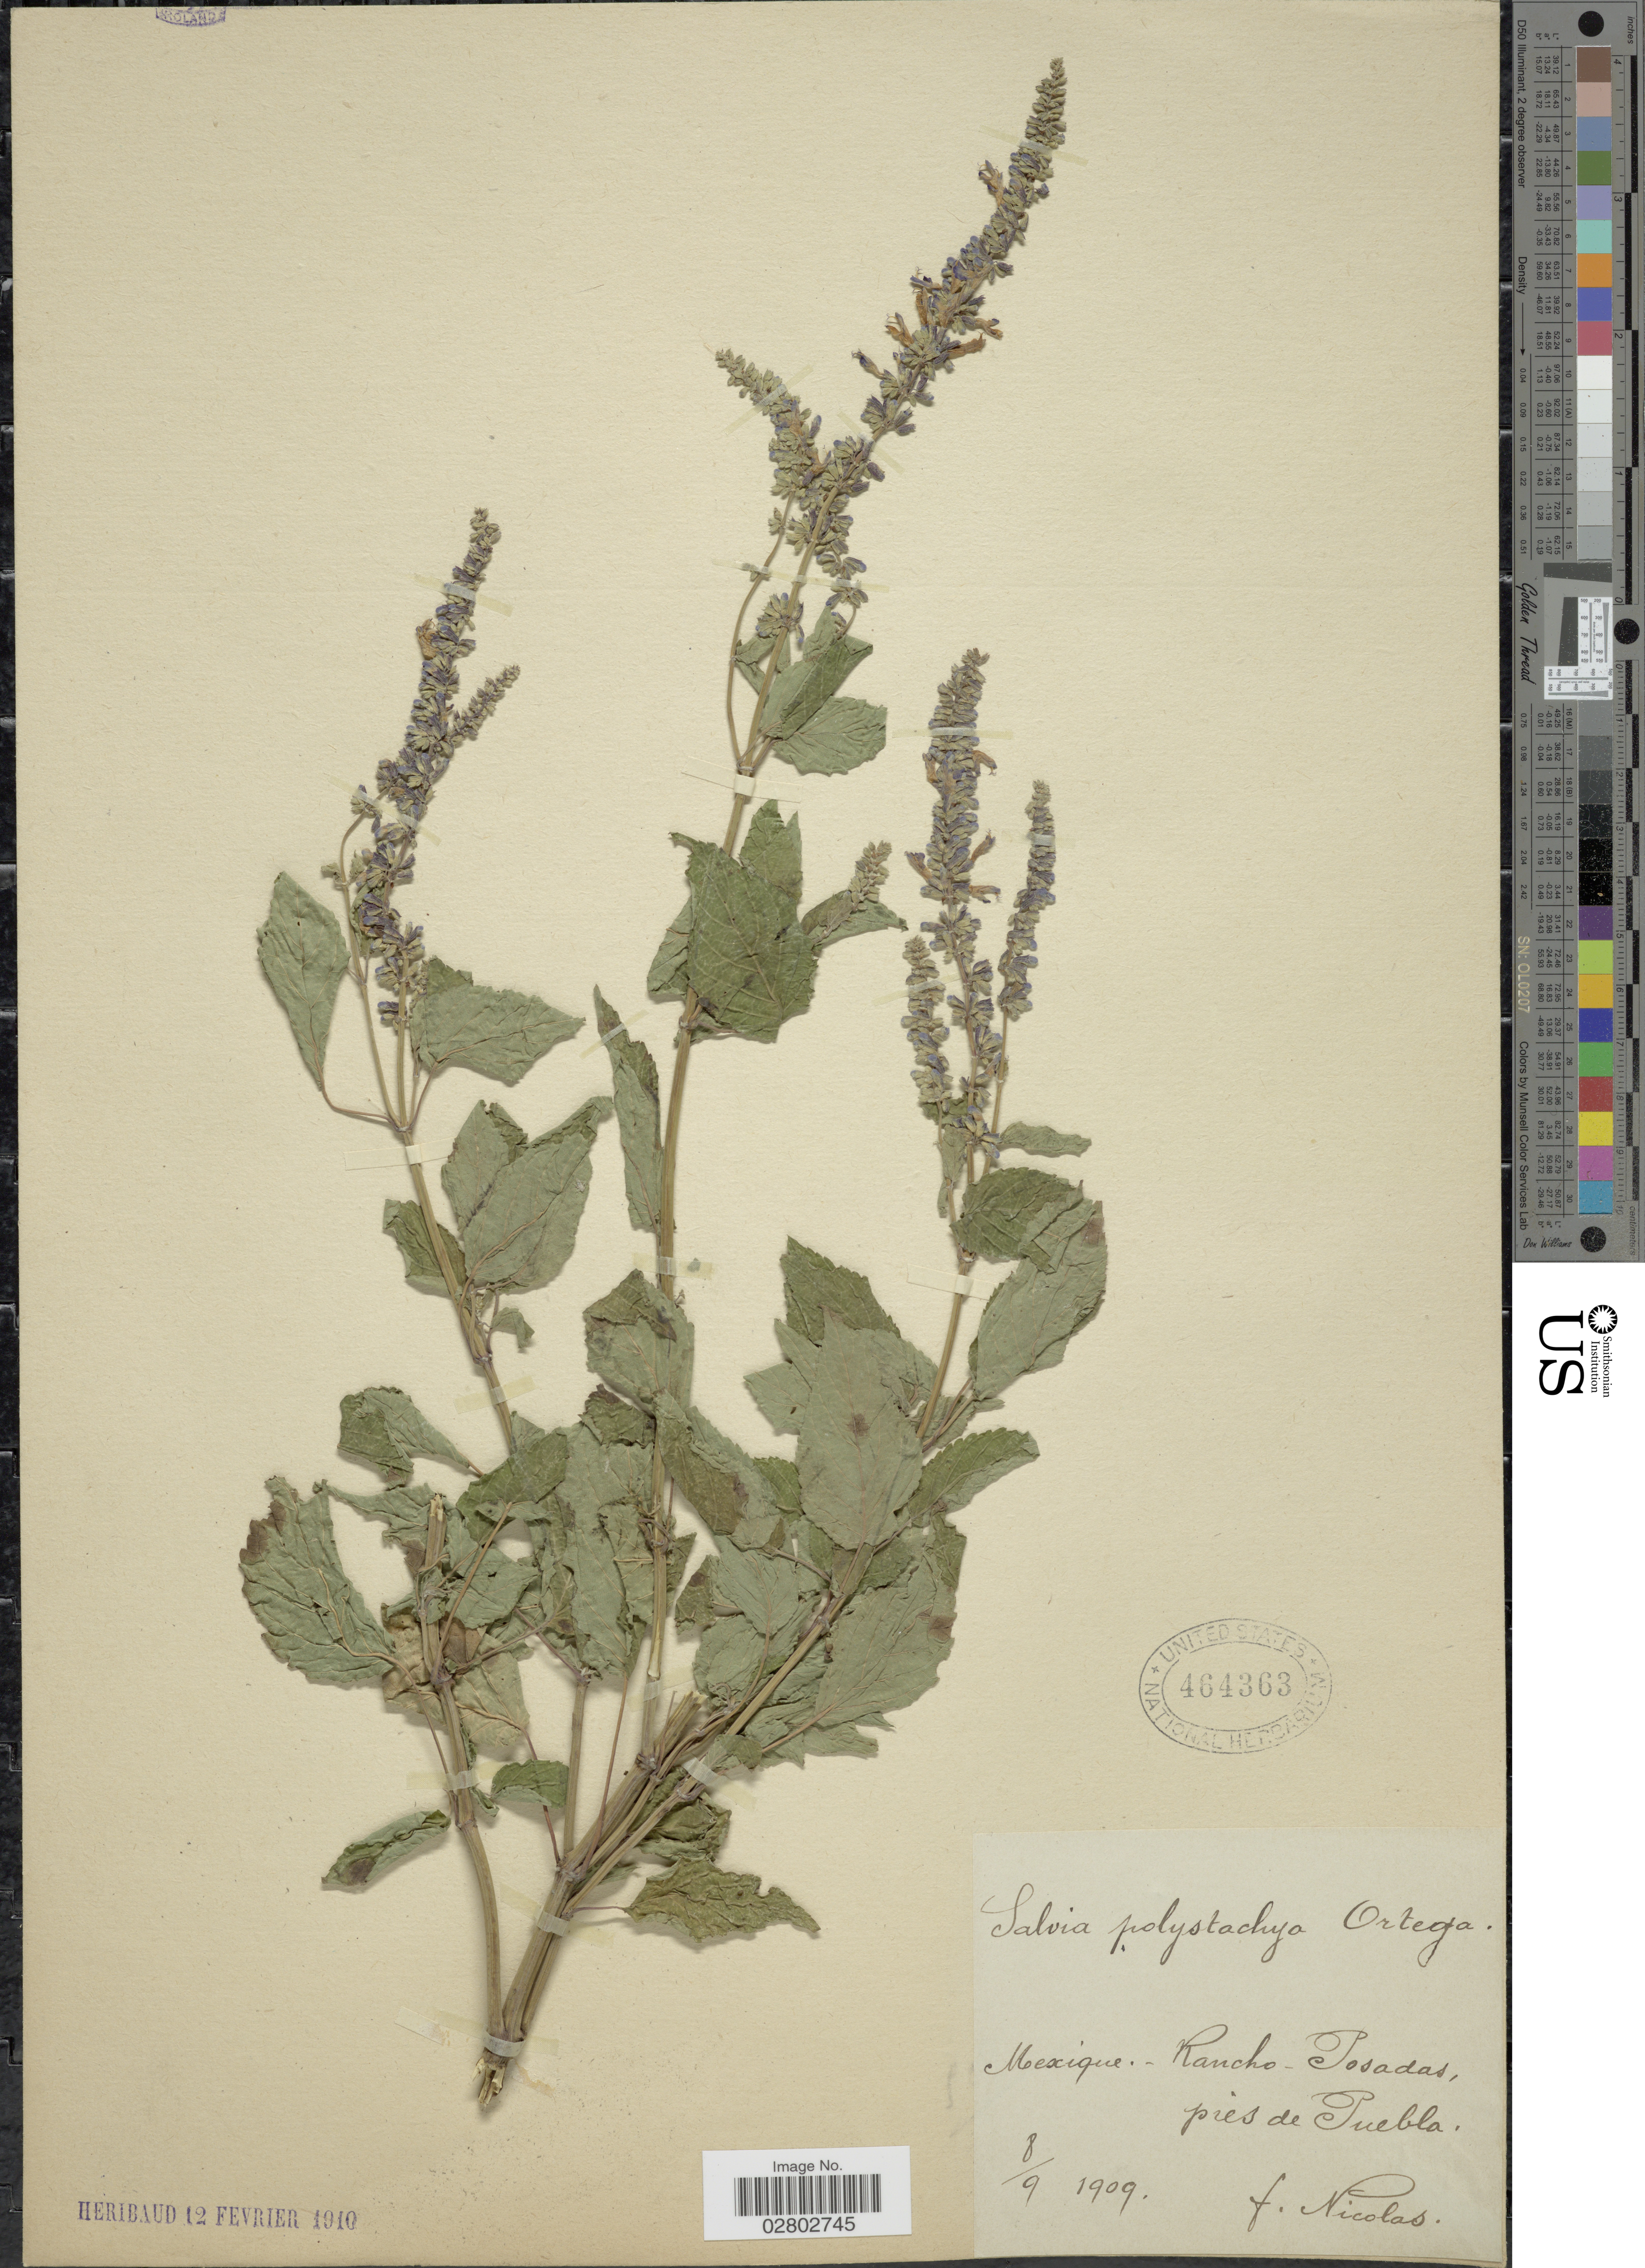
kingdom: Plantae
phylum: Tracheophyta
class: Magnoliopsida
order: Lamiales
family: Lamiaceae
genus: Salvia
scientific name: Salvia polystachya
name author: Cav.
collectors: F. Nicolas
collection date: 1909-09-08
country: Mexico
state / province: Puebla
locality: Mexique - Rancho - Posadas, près de Puebla.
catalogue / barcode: US 464363